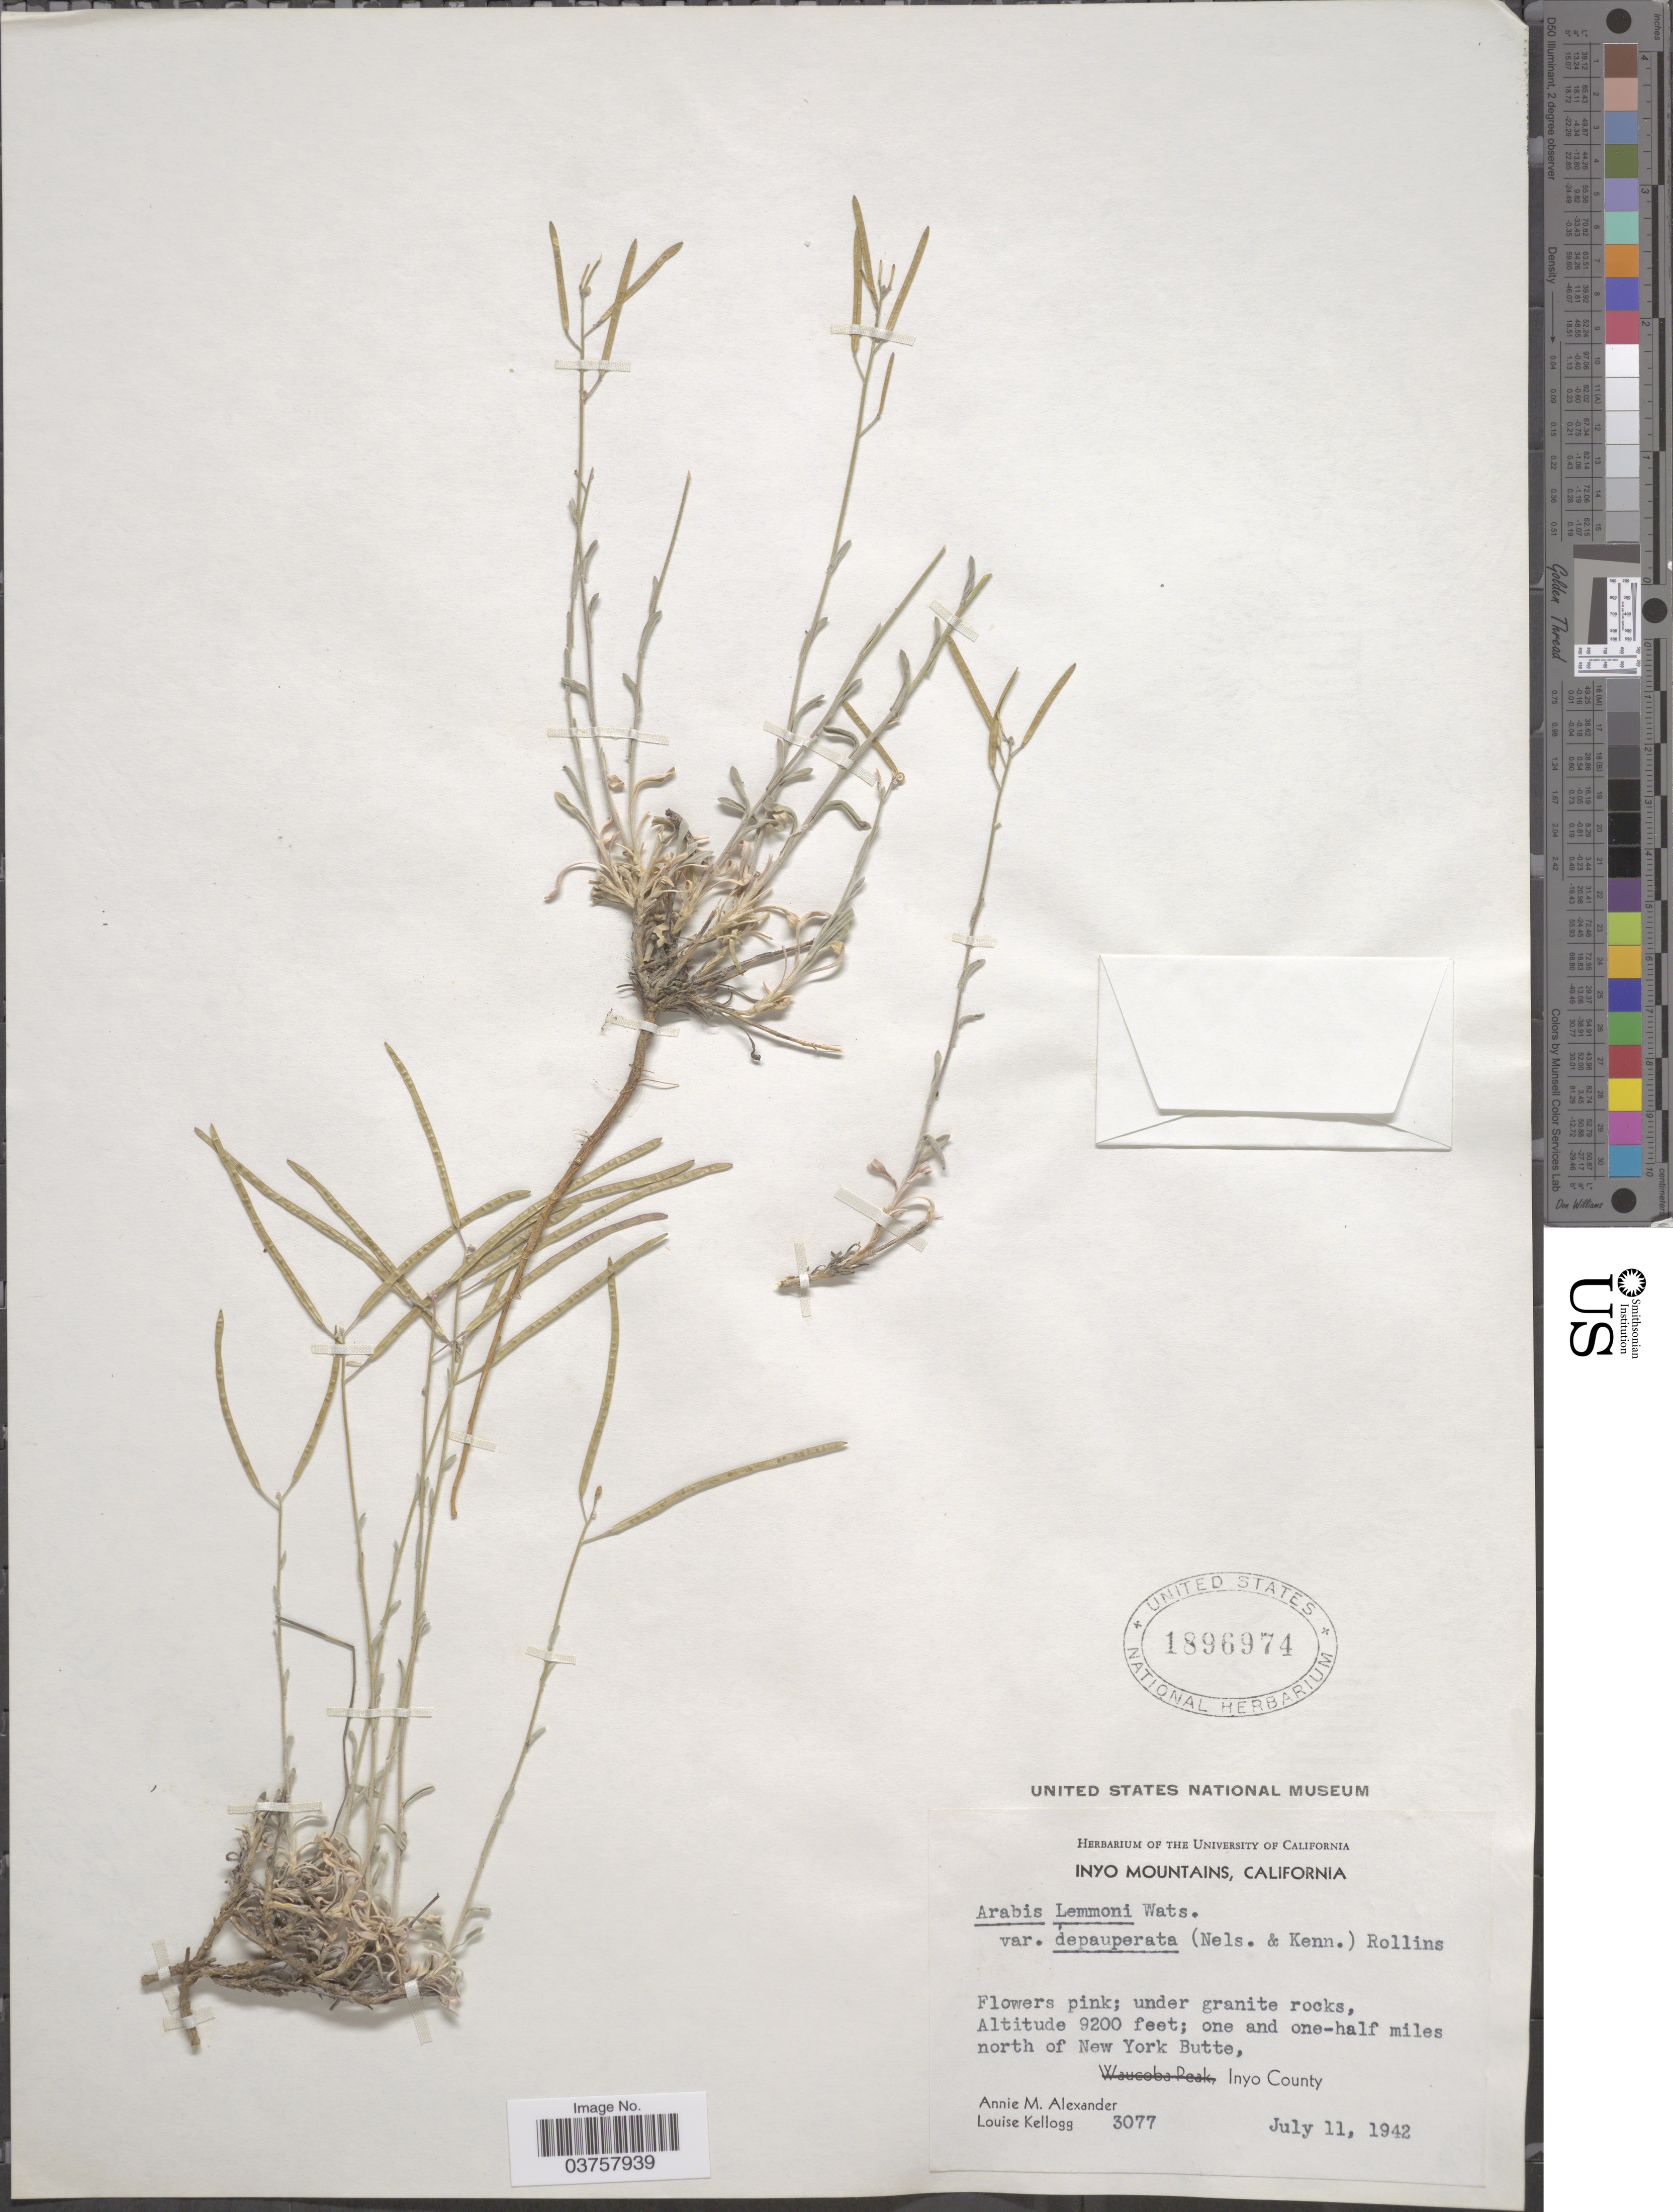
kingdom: Plantae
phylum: Tracheophyta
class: Magnoliopsida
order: Brassicales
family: Brassicaceae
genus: Arabis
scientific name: Arabis lemmonii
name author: S. Watson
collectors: A. M. Alexander & L. Kellogg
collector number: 3077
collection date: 1942-07-11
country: United States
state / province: California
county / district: Inyo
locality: Inyo Mountains. One and one-half miles north of New York Butte, Inyo County.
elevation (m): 2804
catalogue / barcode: US 1896974